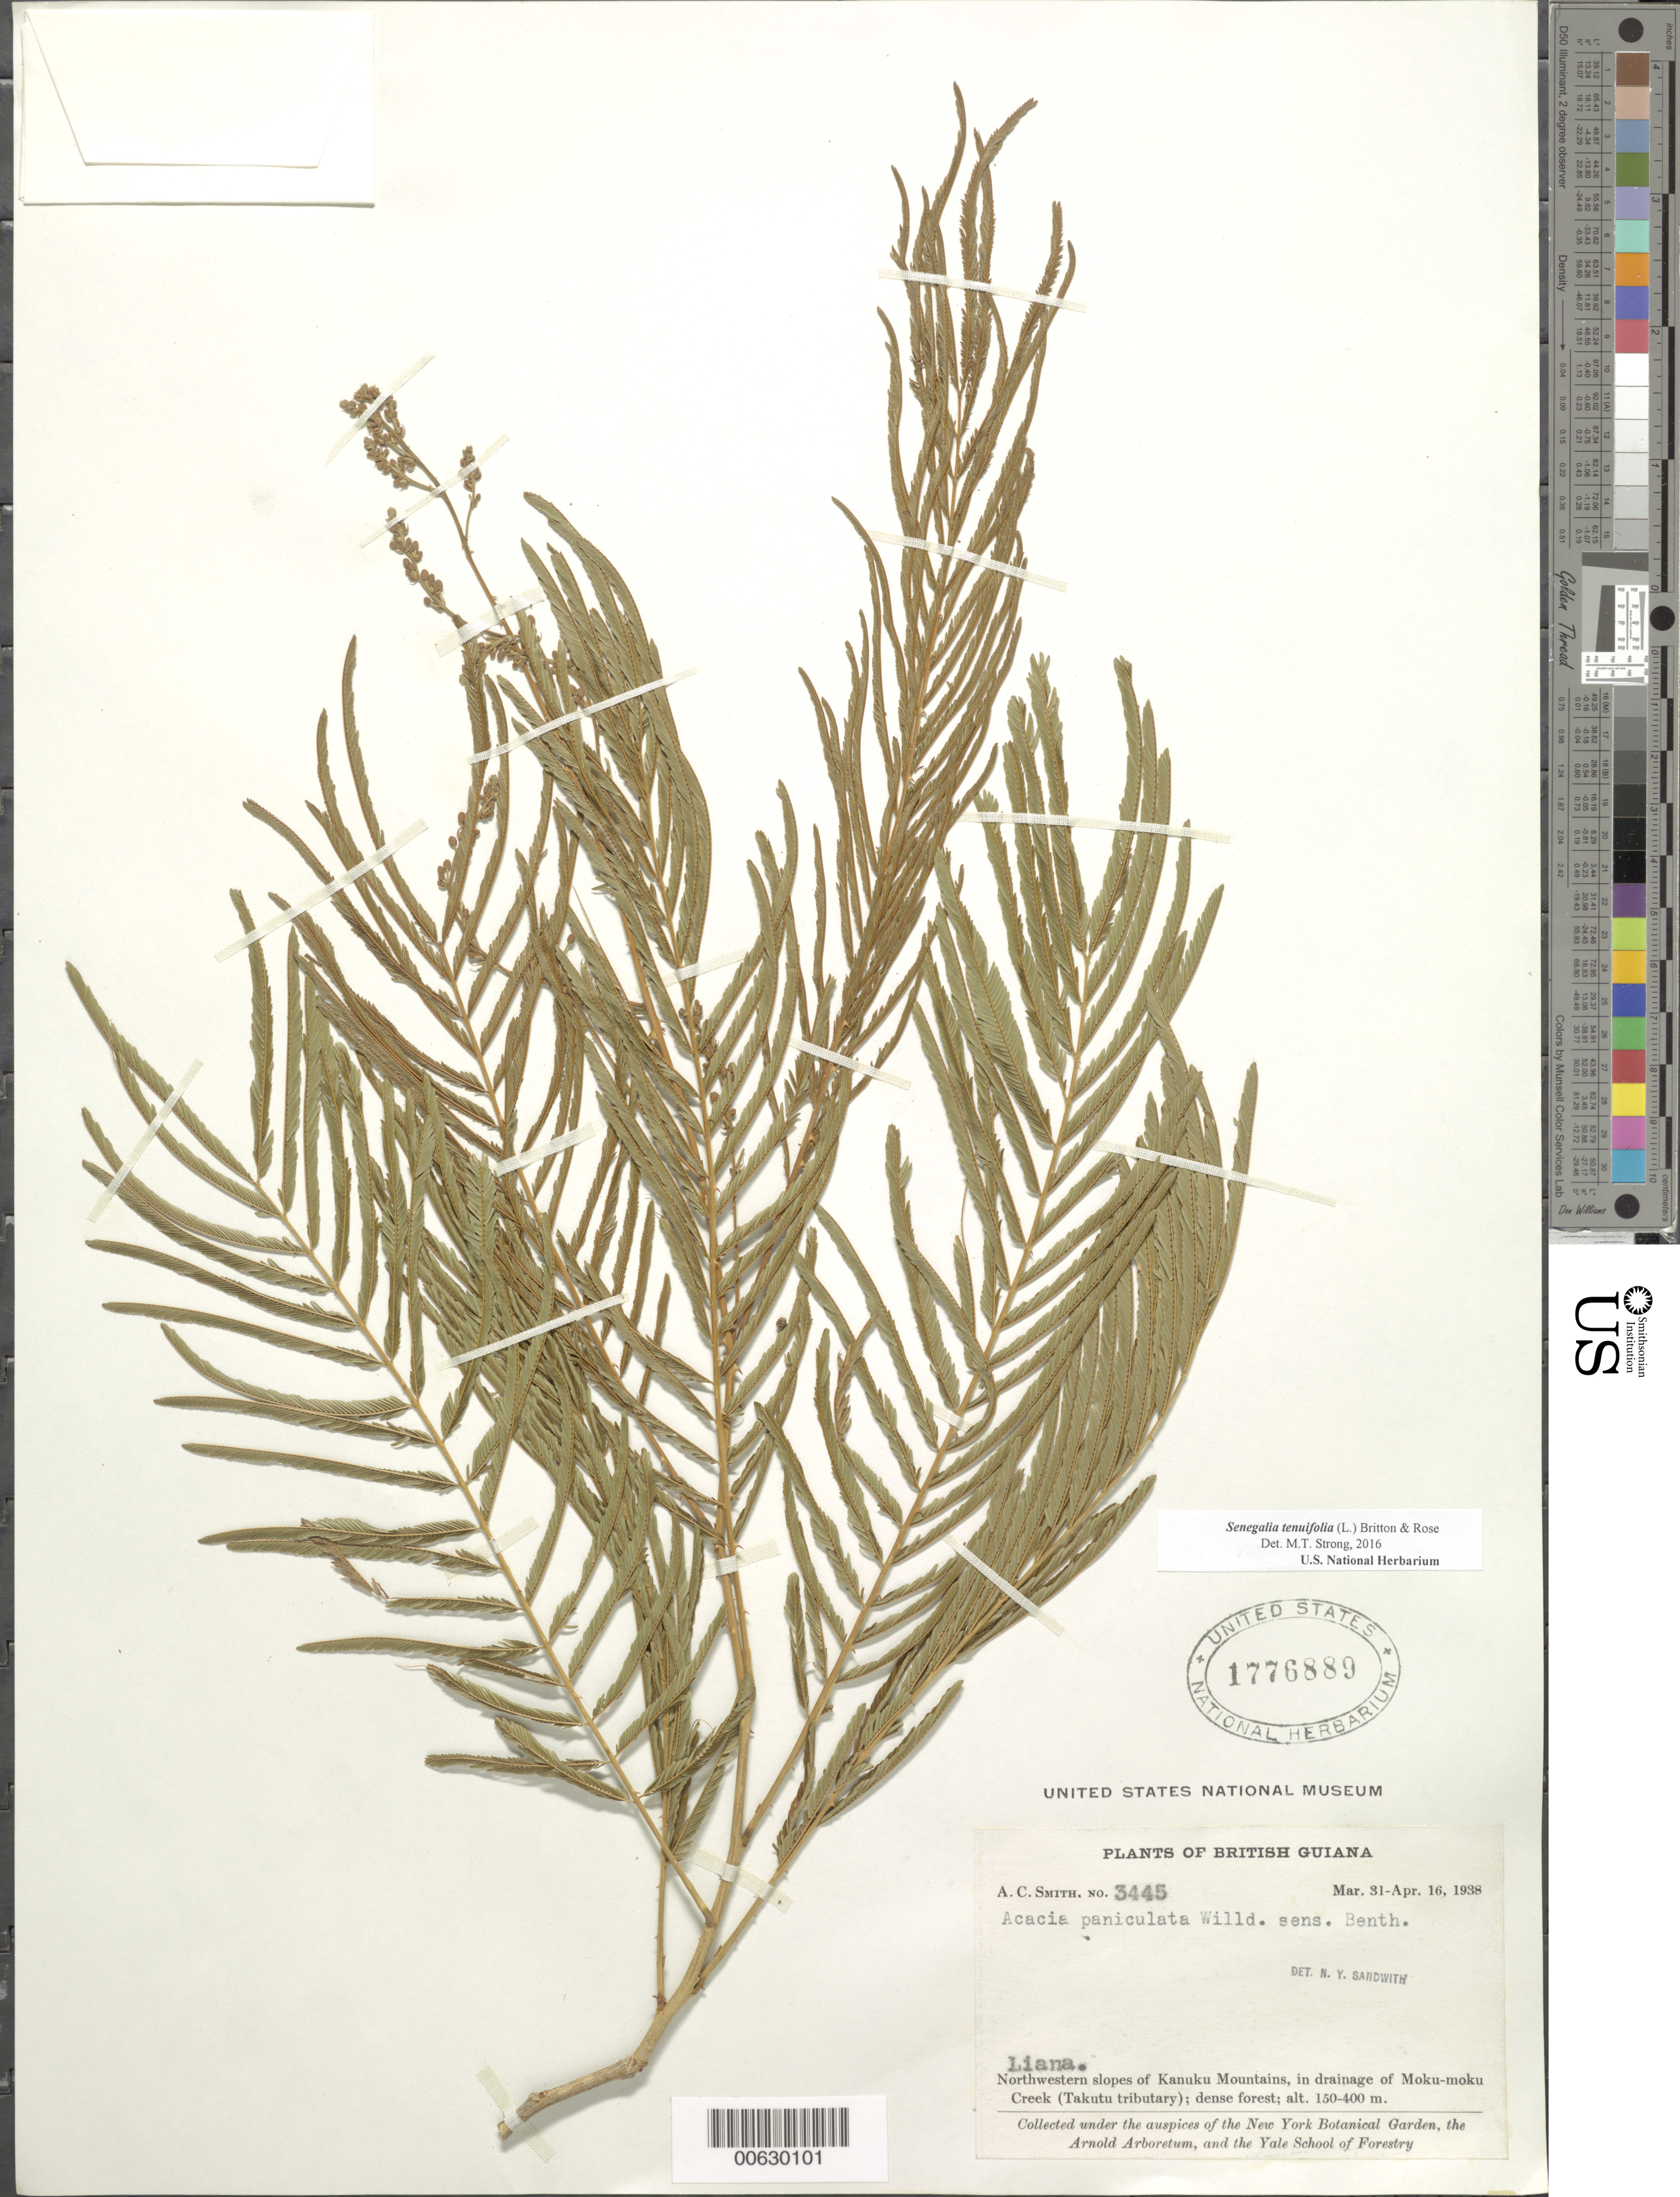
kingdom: Plantae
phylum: Tracheophyta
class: Magnoliopsida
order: Fabales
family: Fabaceae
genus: Senegalia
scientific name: Senegalia tenuifolia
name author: (L.) Britton & Rose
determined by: Strong, M. T., (US), Smithsonian Institution - National Museum of Natural History (UNITED STATES)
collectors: A. C. Smith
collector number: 3445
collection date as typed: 31-Mar-38 to 16-Apr-38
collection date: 1938-03-31/1938-04-16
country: Guyana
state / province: U. Takutu-U. Essequibo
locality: Kanuku Mts., NW slopes, in drainage of Moku-moku Creek (Takutu tributary)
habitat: Dense forest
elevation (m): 150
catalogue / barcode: US 1776889